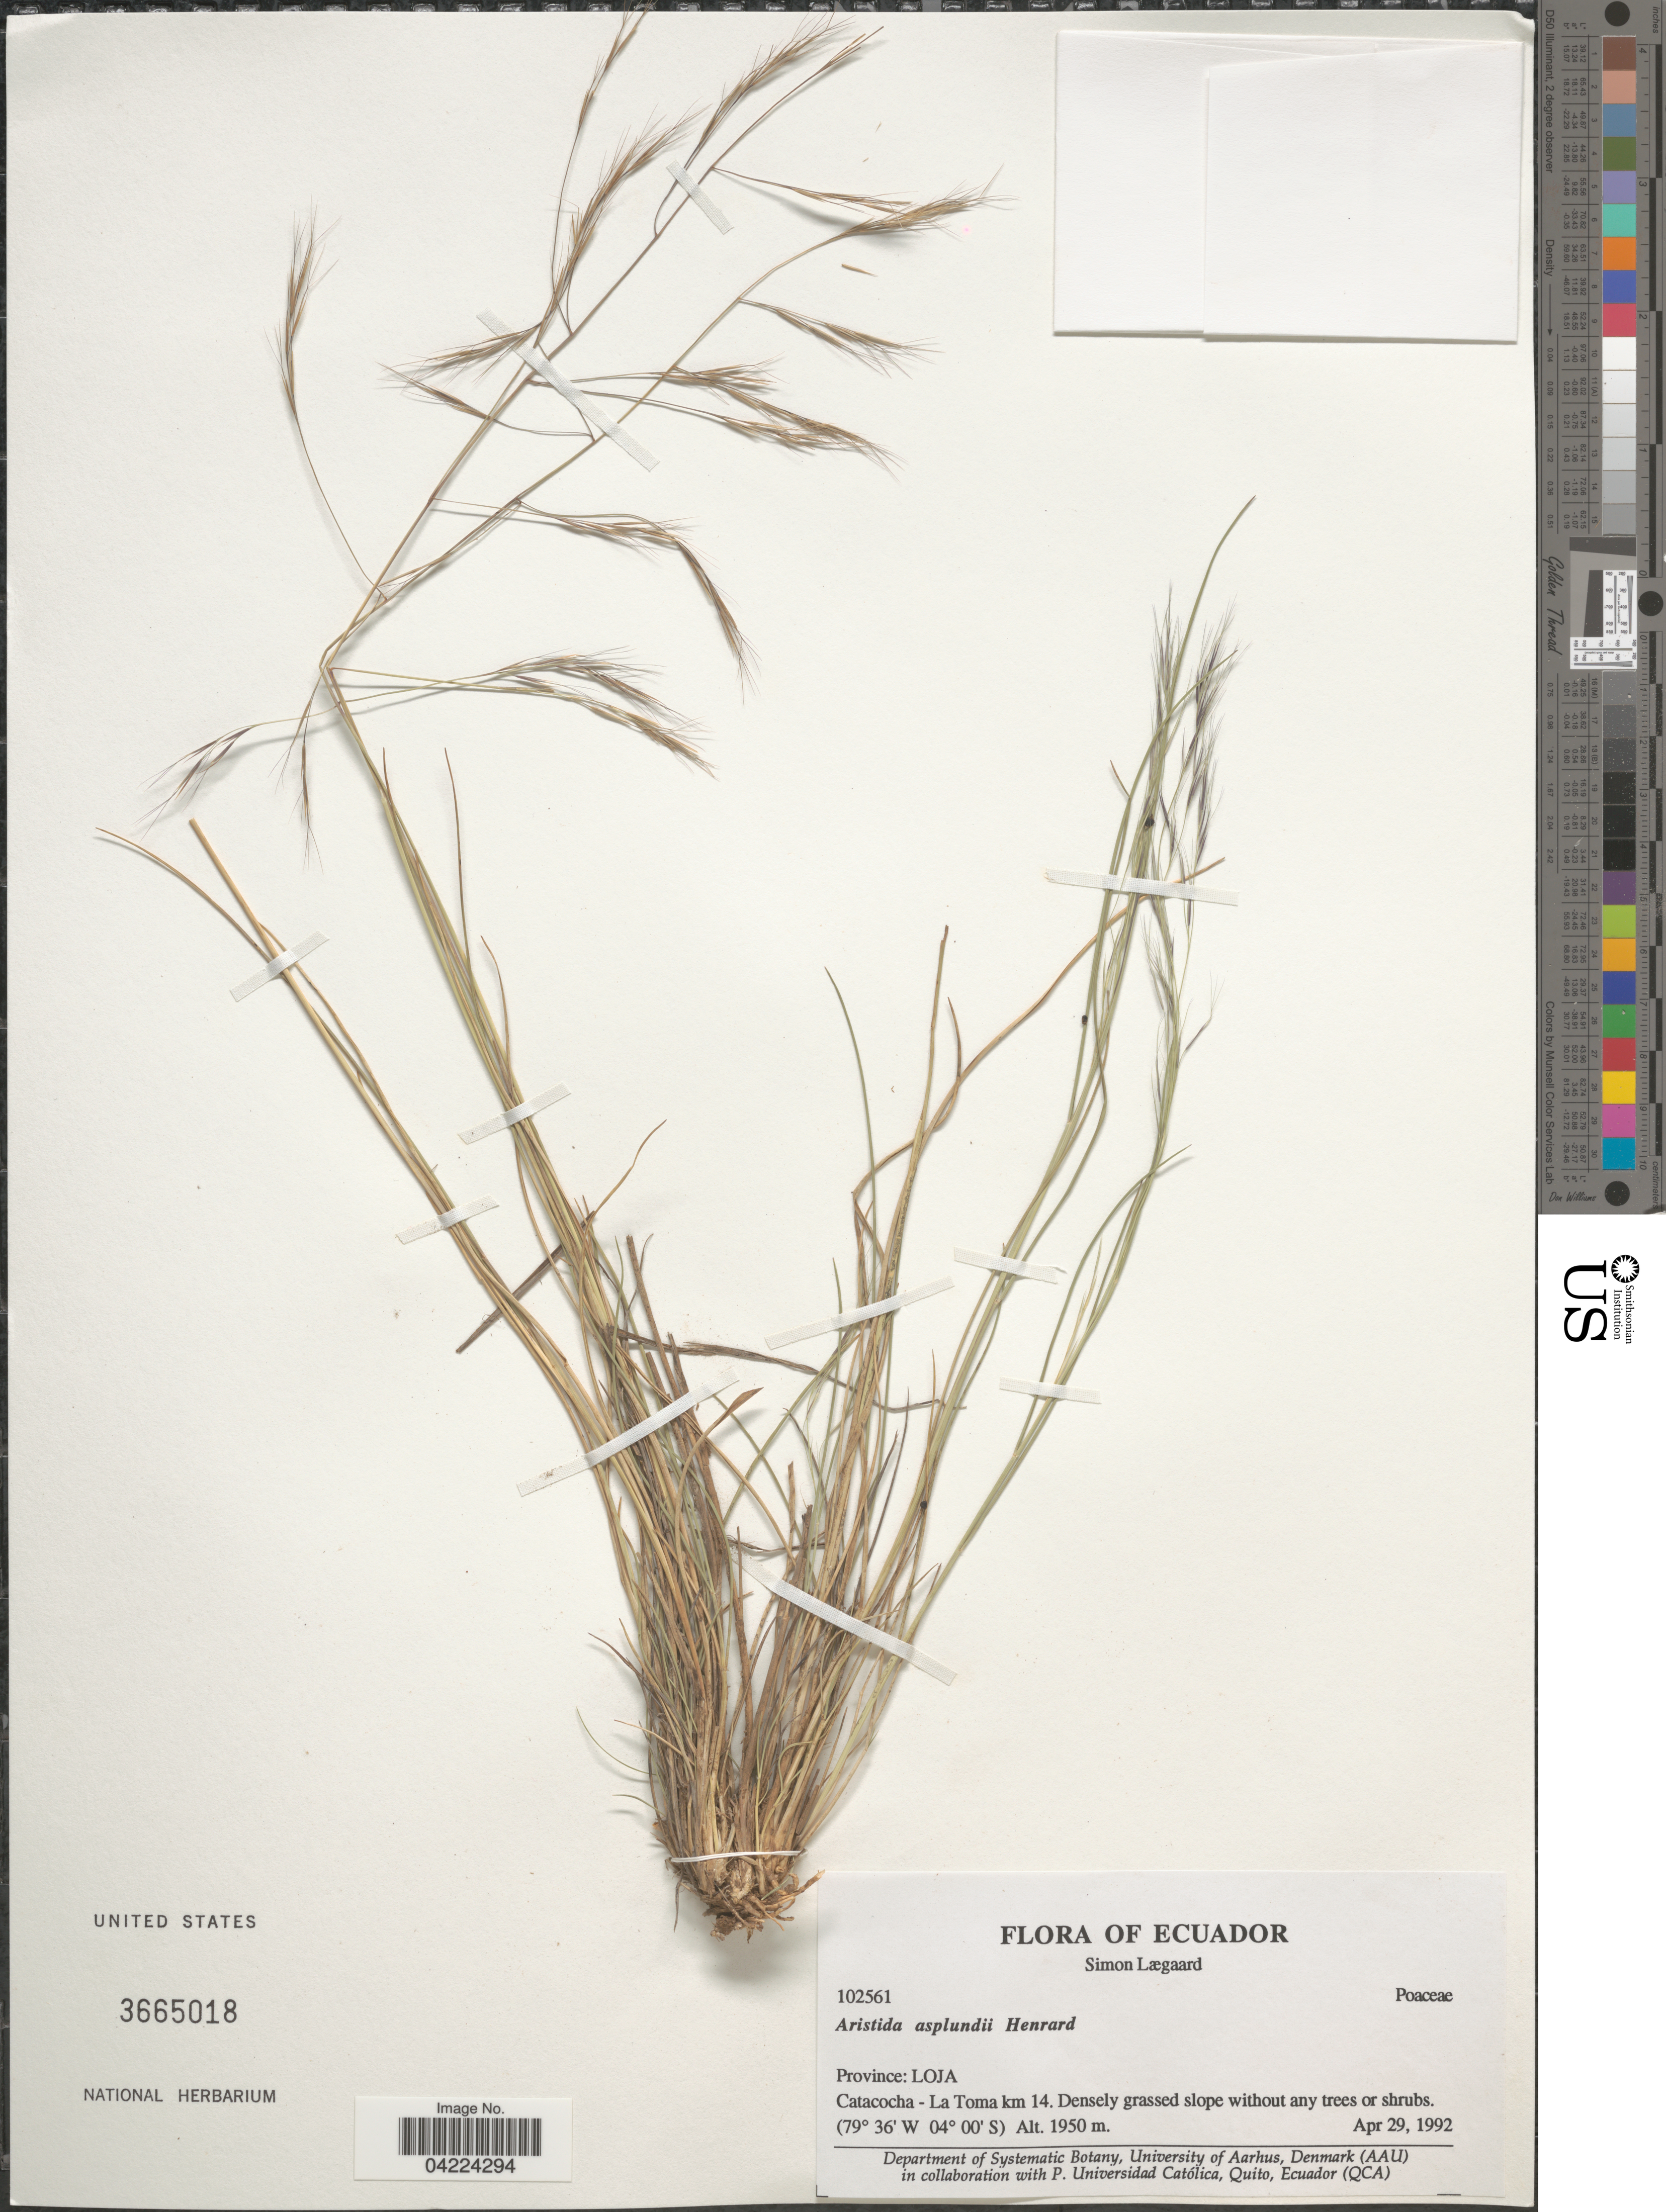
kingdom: Plantae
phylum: Tracheophyta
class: Liliopsida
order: Poales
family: Poaceae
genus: Aristida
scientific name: Aristida asplundii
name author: Henr.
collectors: S. Lægaard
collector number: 102561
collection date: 1992-04-29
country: Ecuador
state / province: Loja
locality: Catacocha - La Toma km 14.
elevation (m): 1950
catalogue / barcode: US 3665018